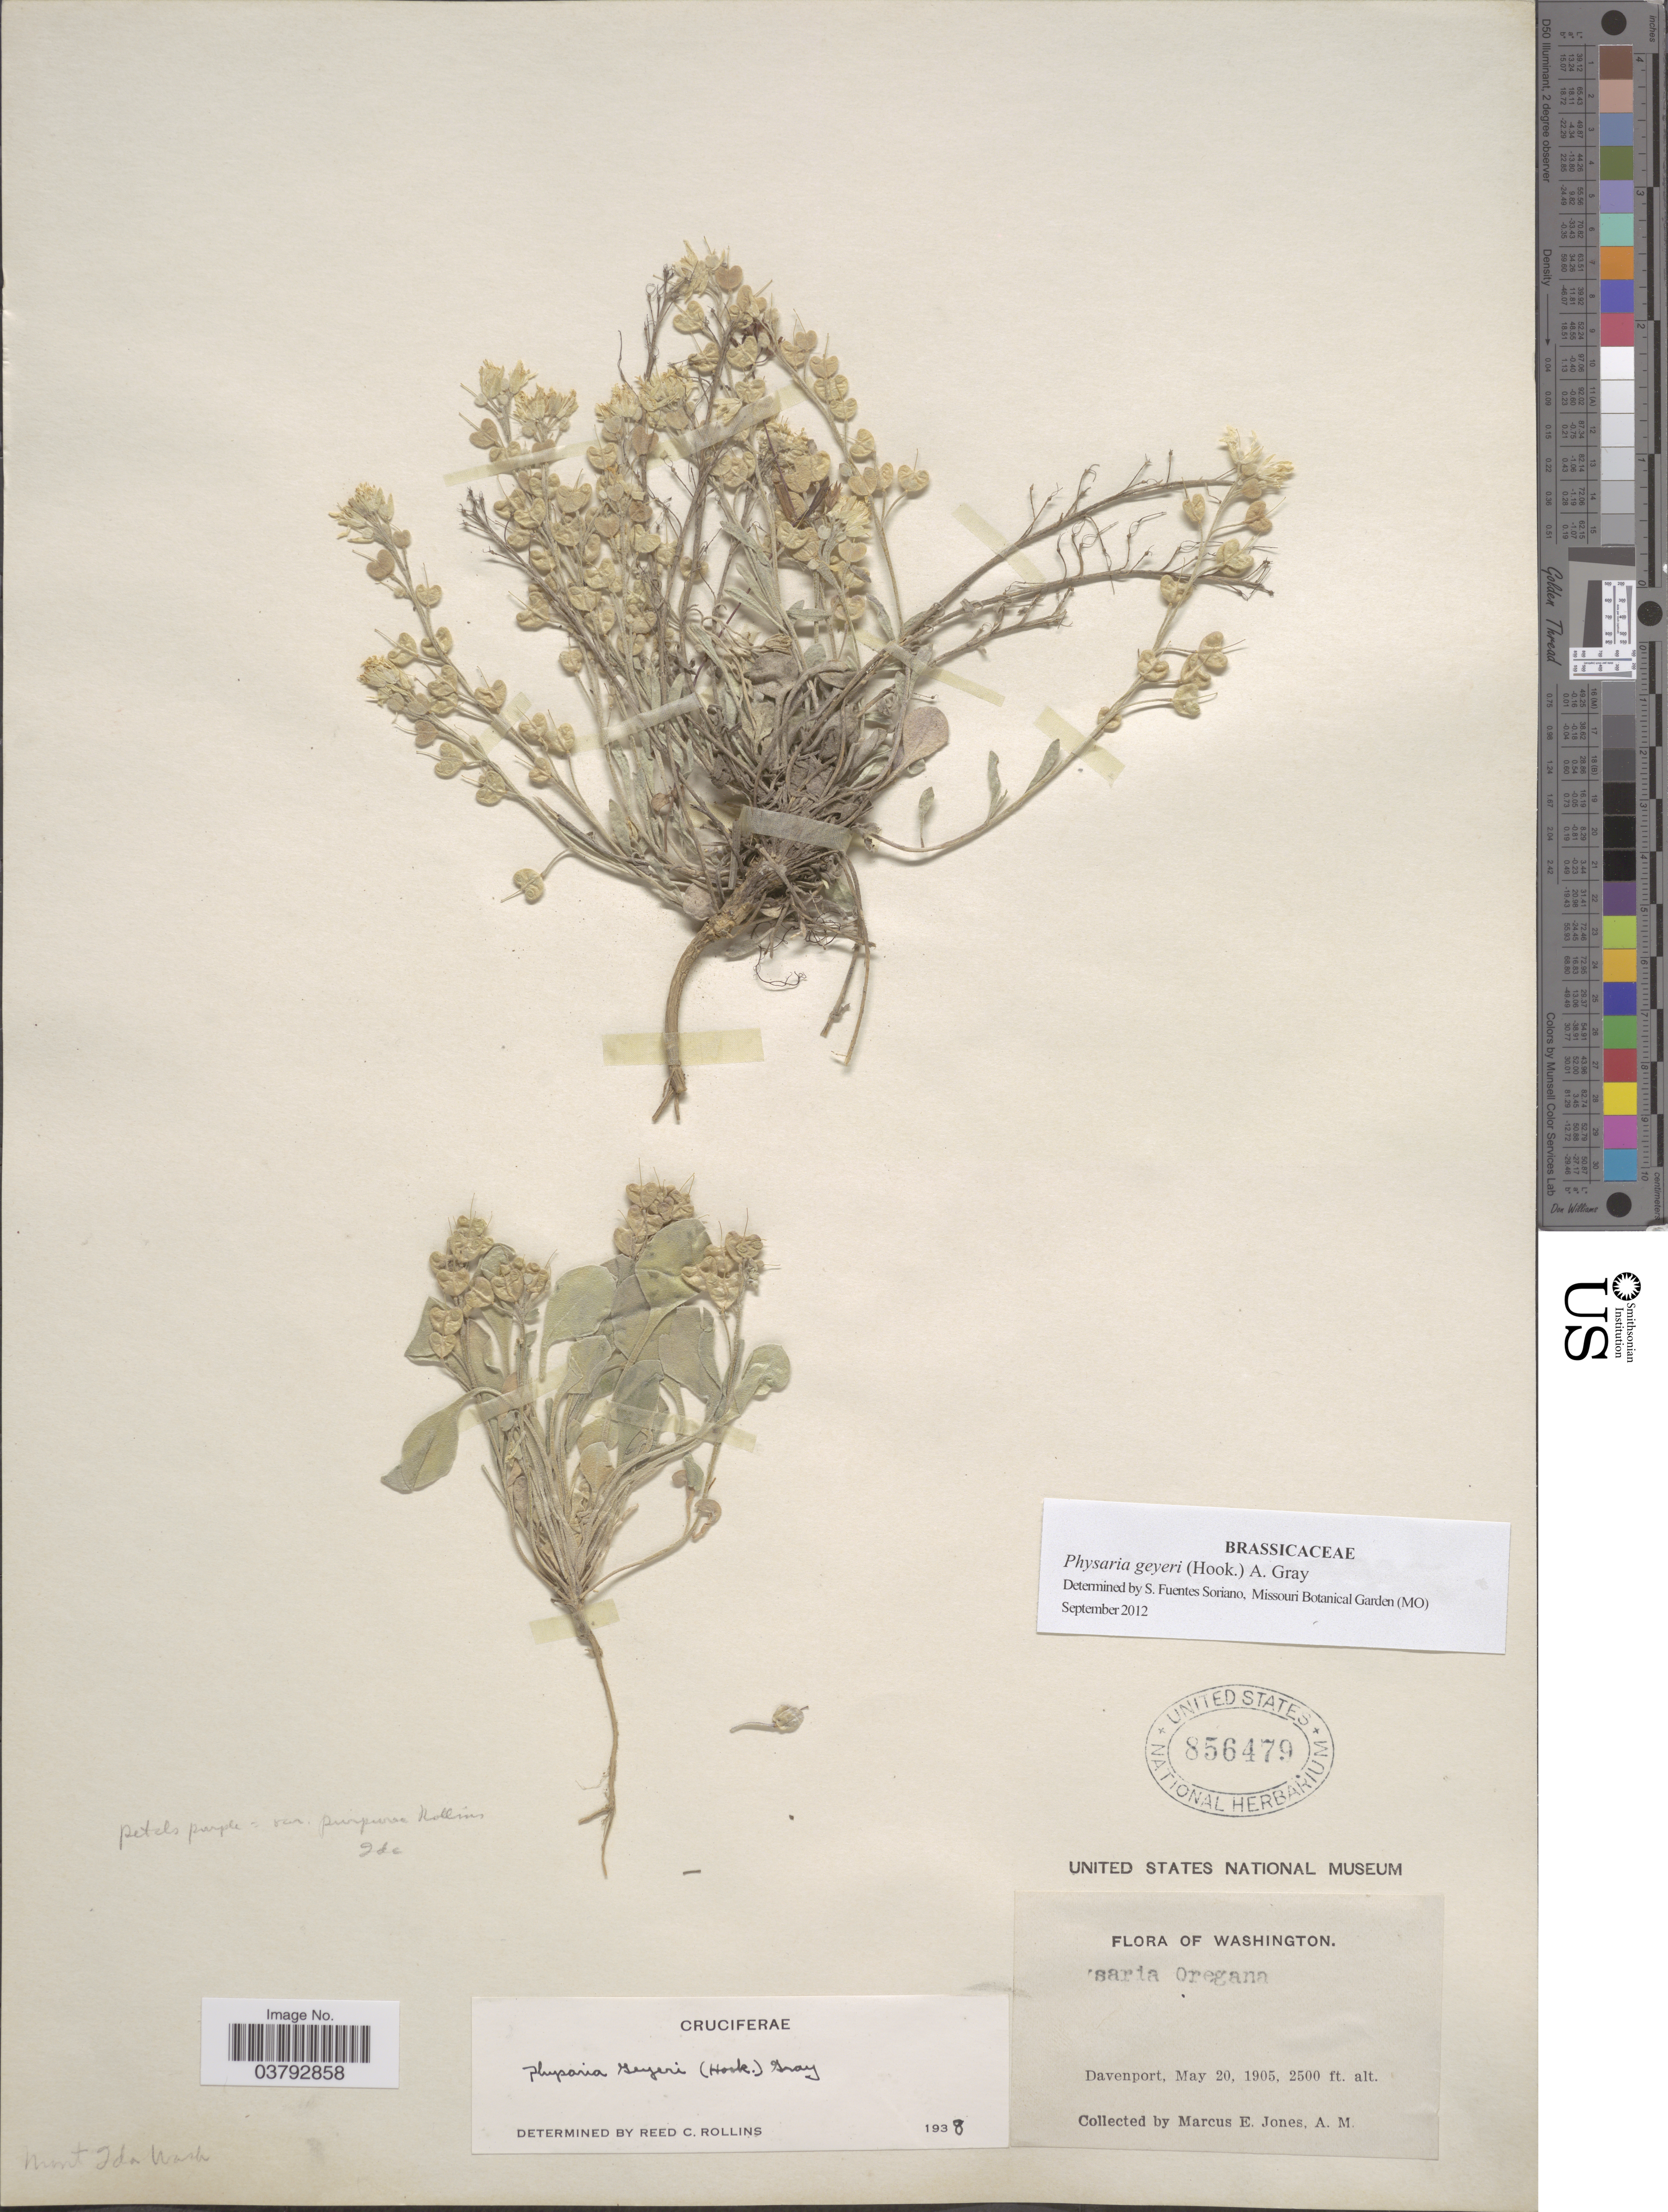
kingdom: Plantae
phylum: Tracheophyta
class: Magnoliopsida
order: Brassicales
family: Brassicaceae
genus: Physaria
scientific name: Physaria geyeri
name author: (Hook.) A. Gray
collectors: M. E. Jones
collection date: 1905-05-20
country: United States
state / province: Washington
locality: Davenport.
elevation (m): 762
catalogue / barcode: US 856479